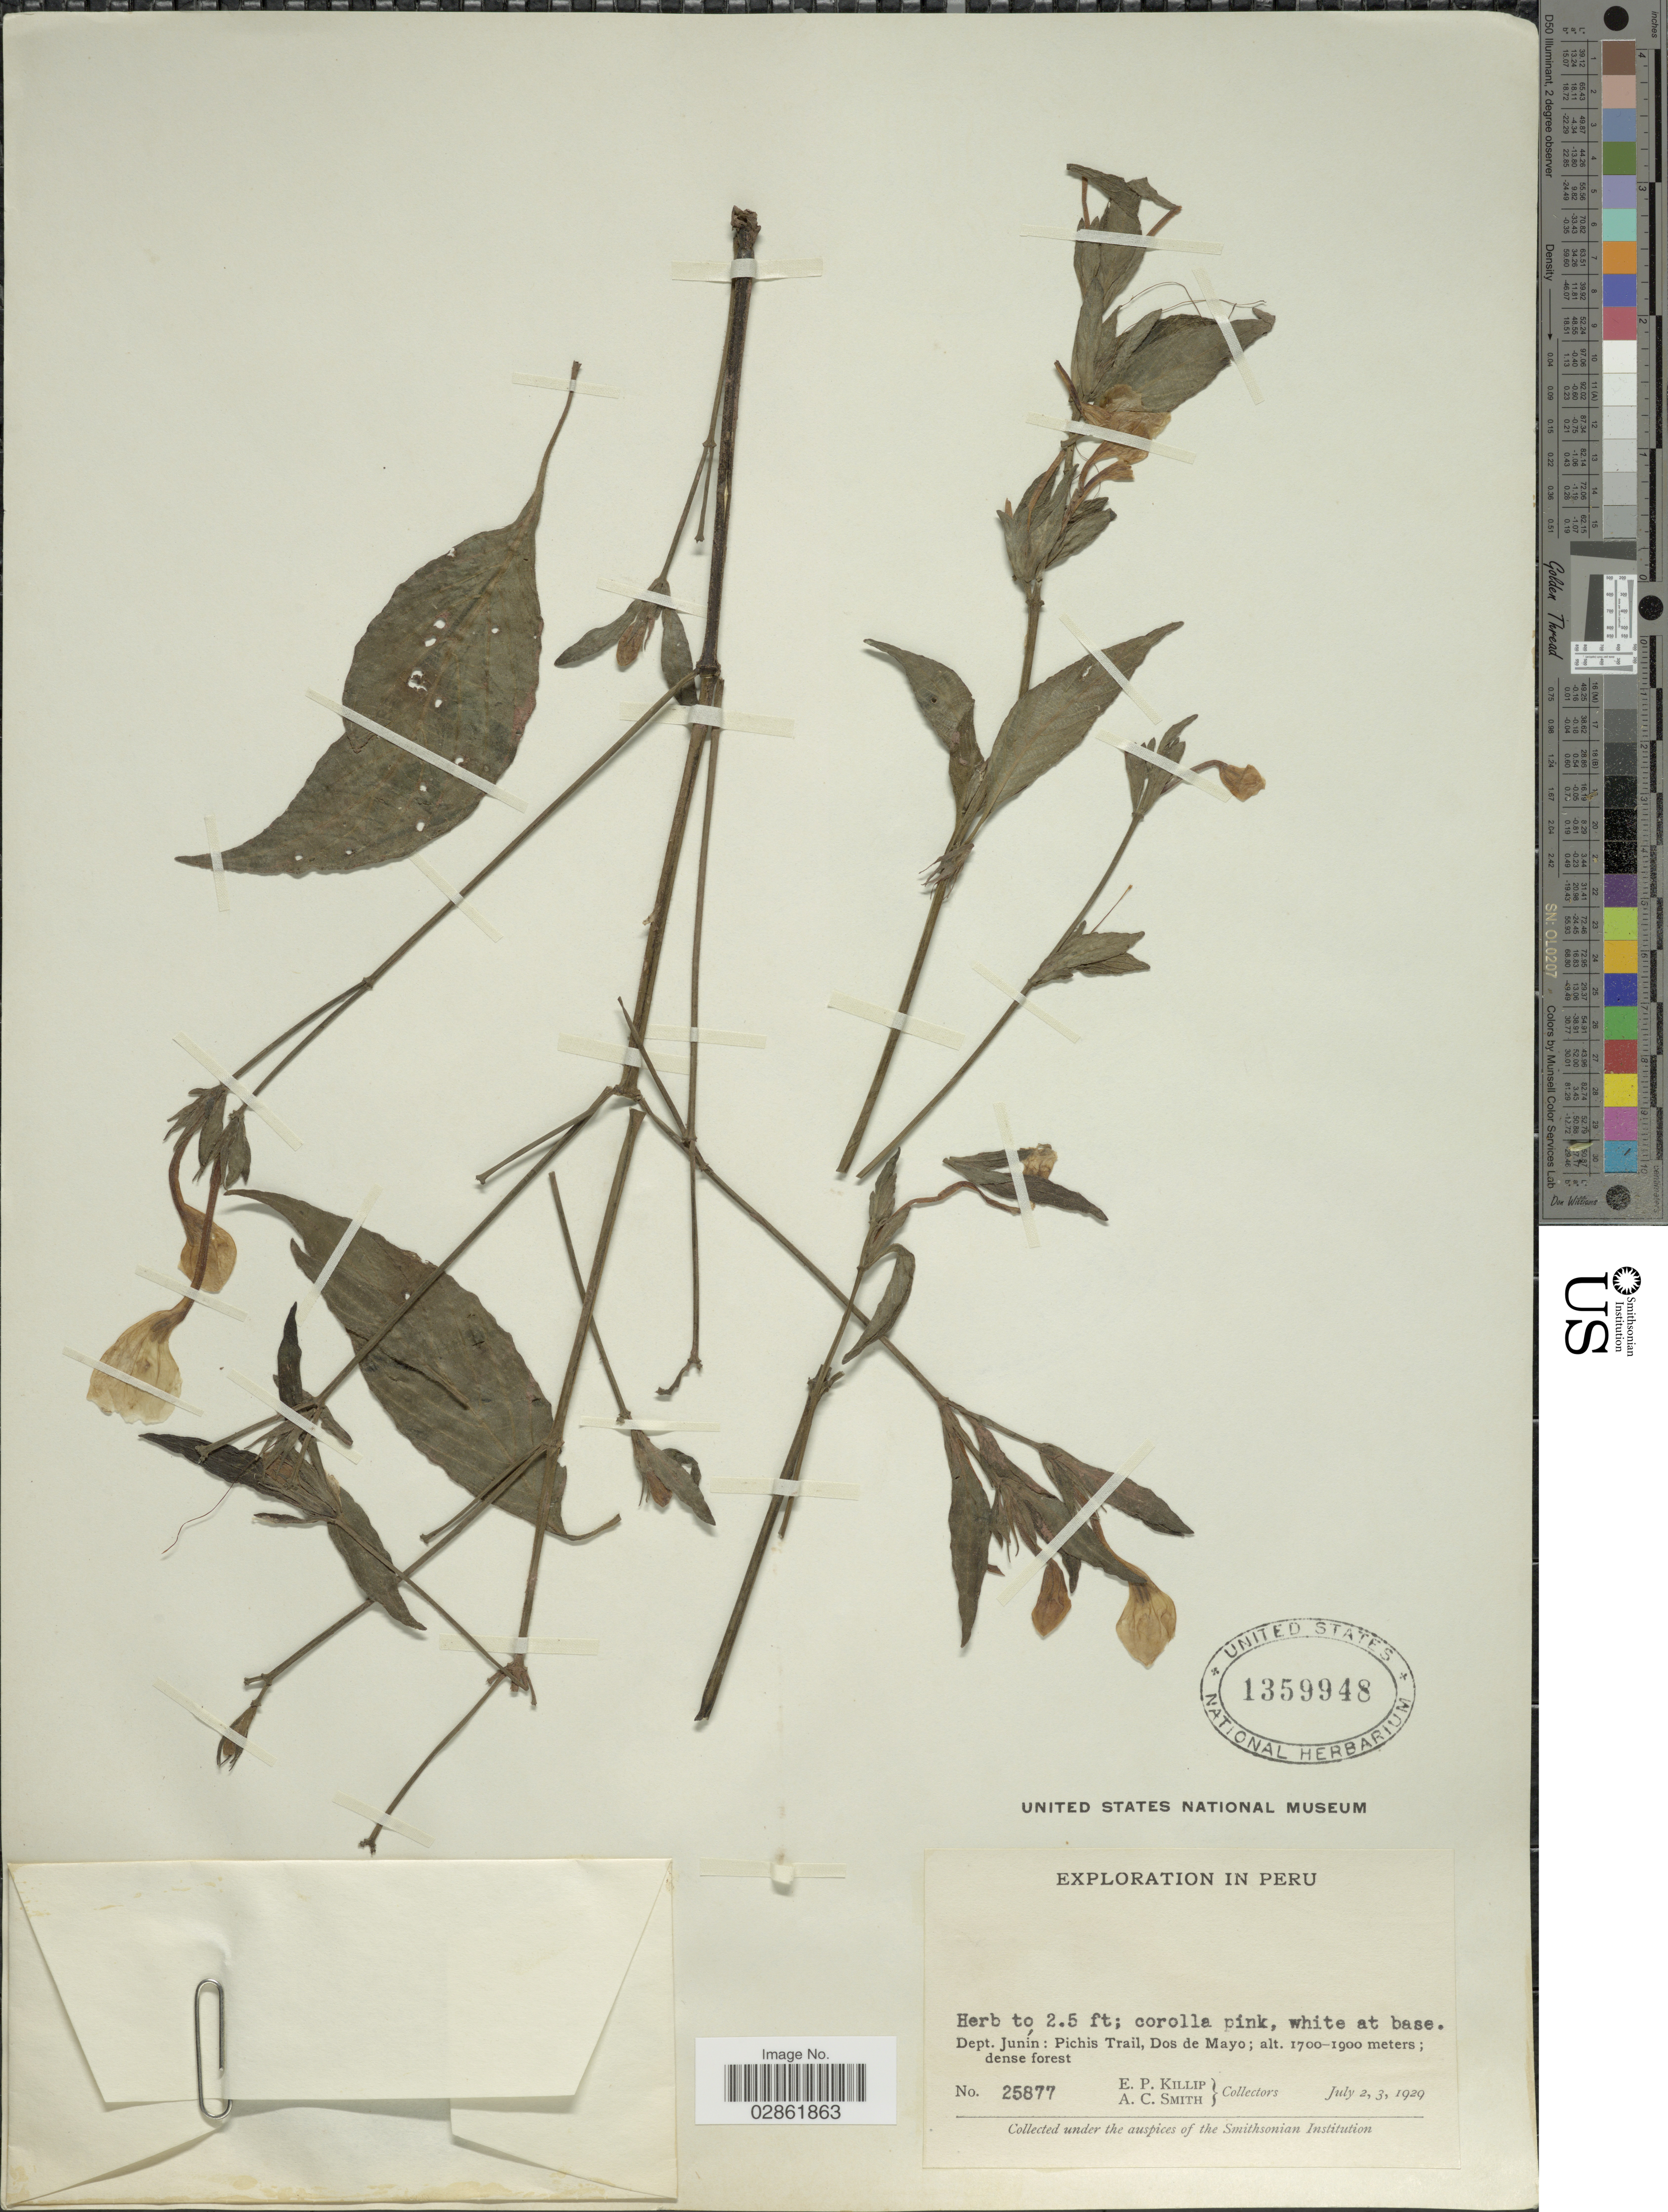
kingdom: Plantae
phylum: Tracheophyta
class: Magnoliopsida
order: Lamiales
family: Acanthaceae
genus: Ruellia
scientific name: Ruellia puri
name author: Mart. ex Nees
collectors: E. P. Killip & A. C. Smith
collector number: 25877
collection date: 1929-07-02/1929-07-03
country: Peru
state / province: Junín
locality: Dept. Junín: Pichis Trail, Dos de Mayo.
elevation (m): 1700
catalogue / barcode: US 1359948